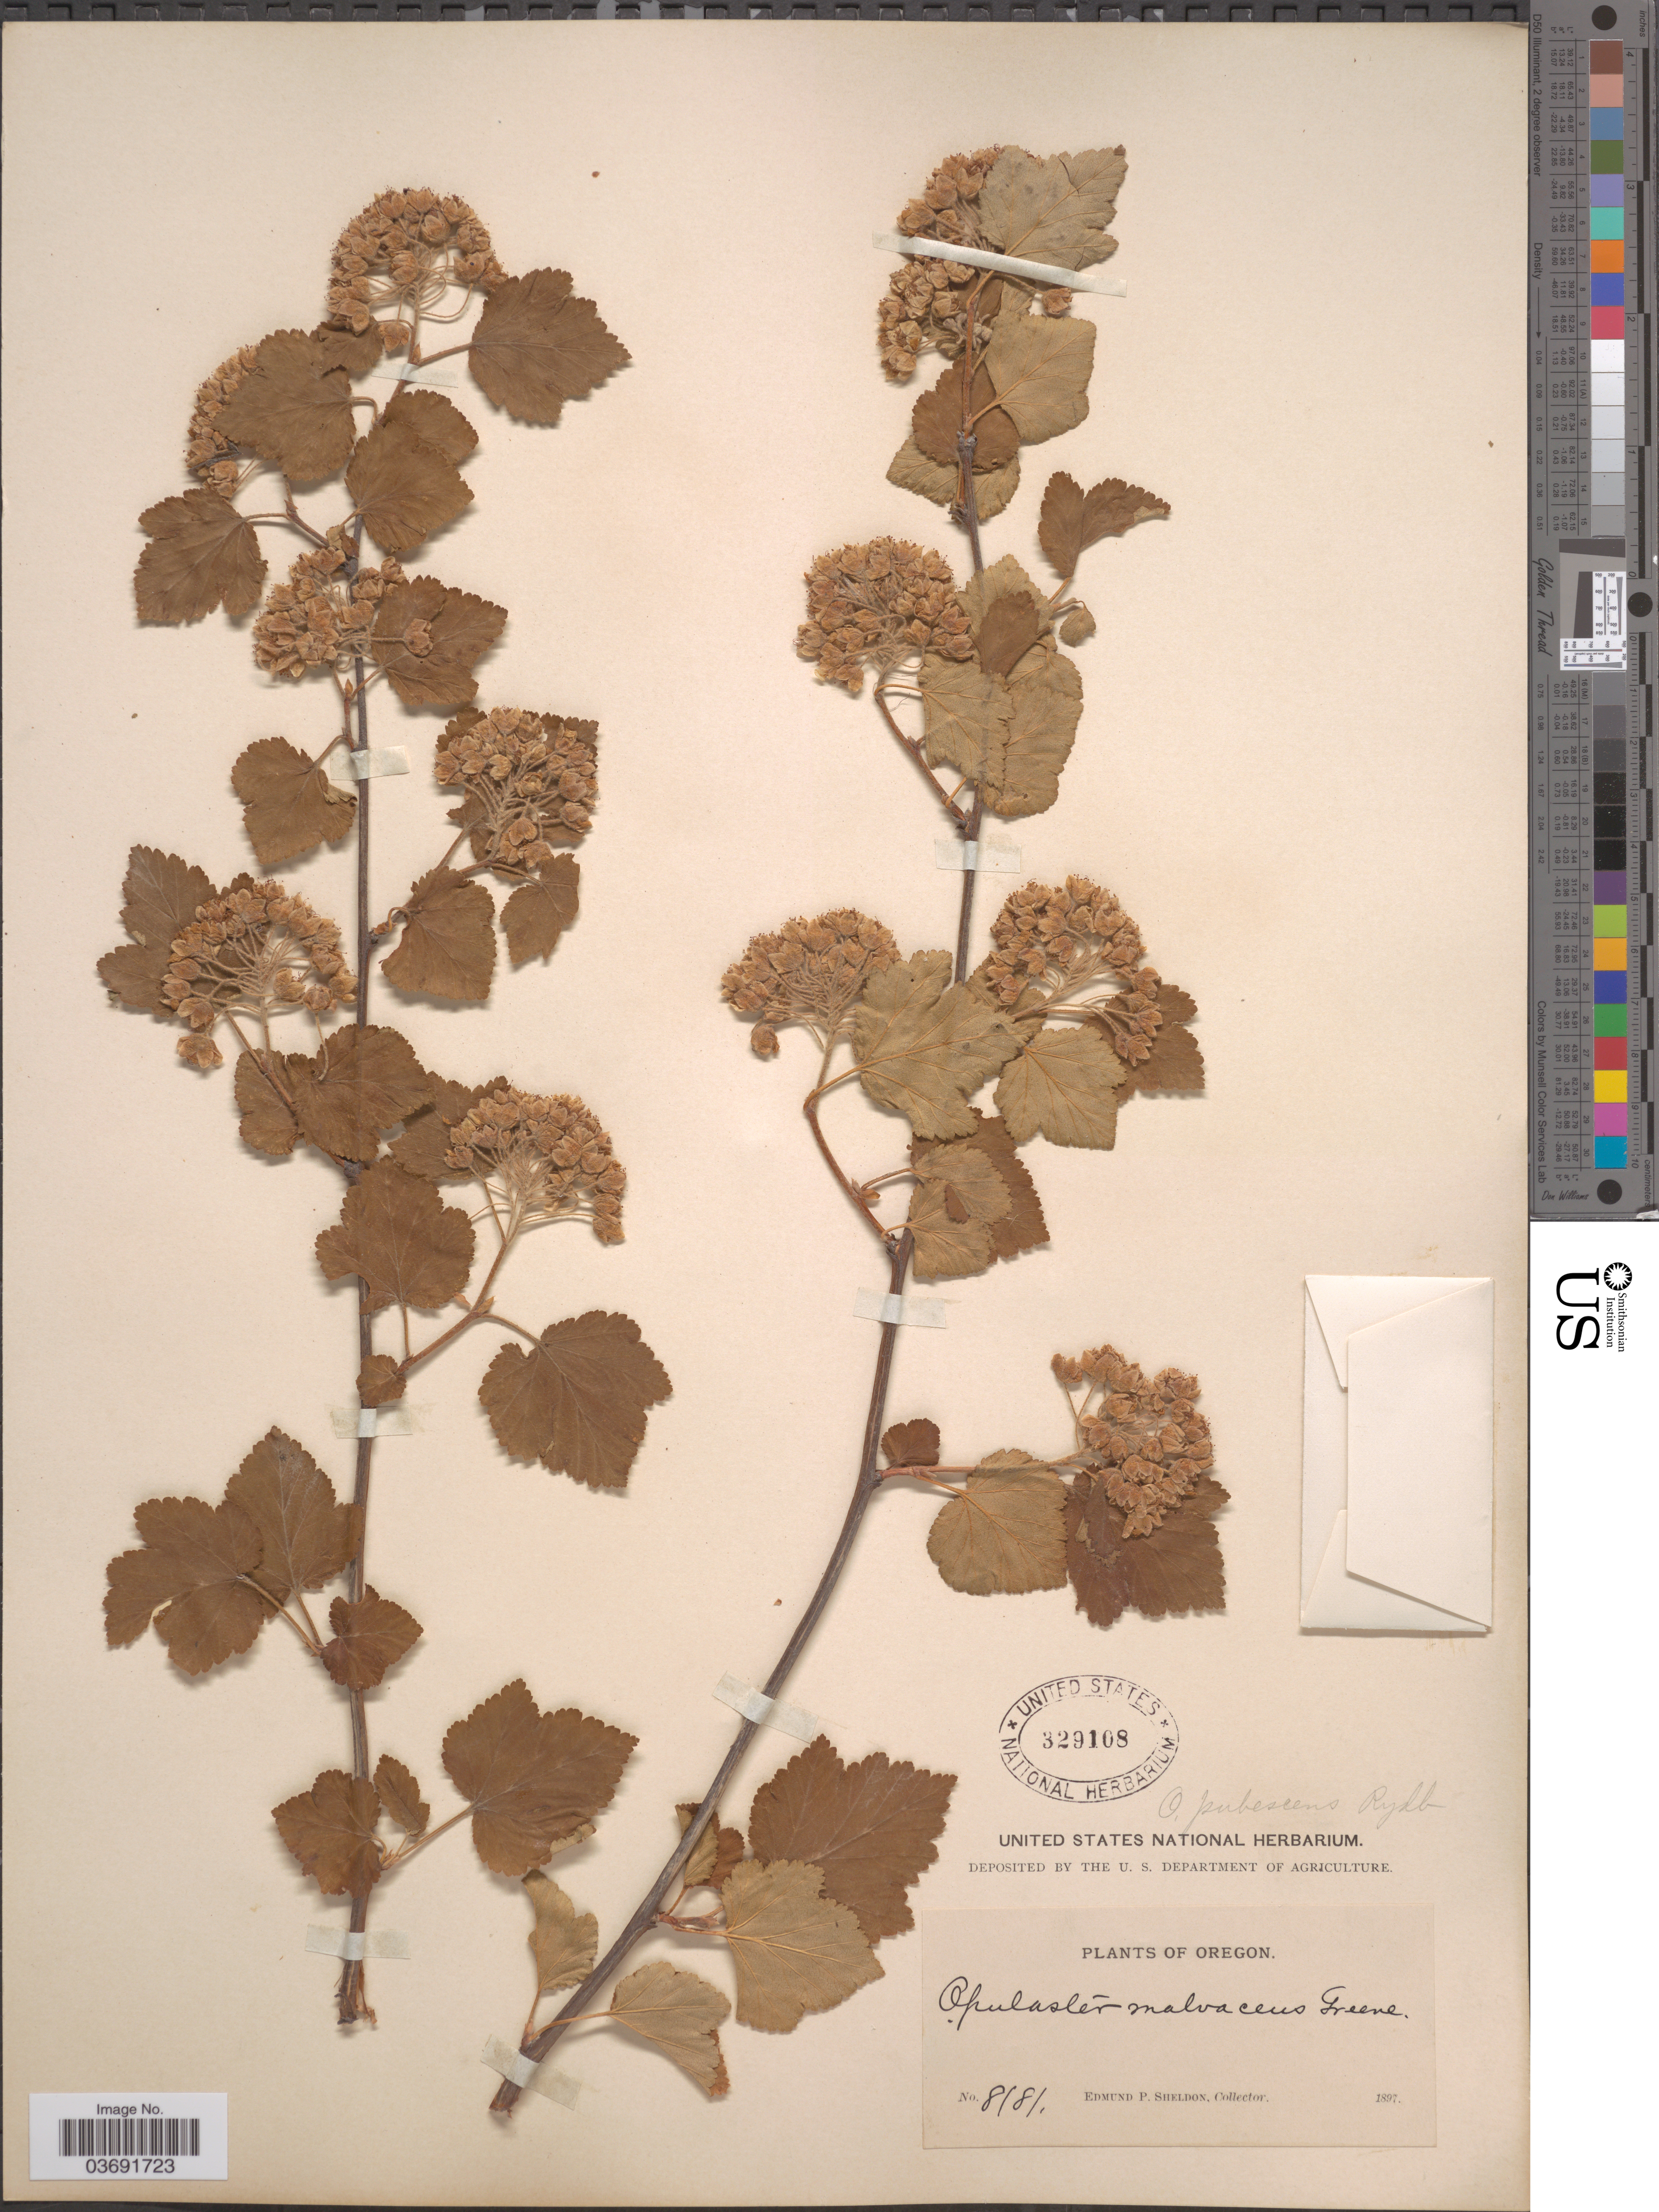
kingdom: Plantae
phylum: Tracheophyta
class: Magnoliopsida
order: Rosales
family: Rosaceae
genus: Physocarpus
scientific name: Physocarpus monogynus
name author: (Torr.) J.M. Coult.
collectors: E. P. Sheldon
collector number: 8181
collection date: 1897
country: United States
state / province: Oregon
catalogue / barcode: US 329108